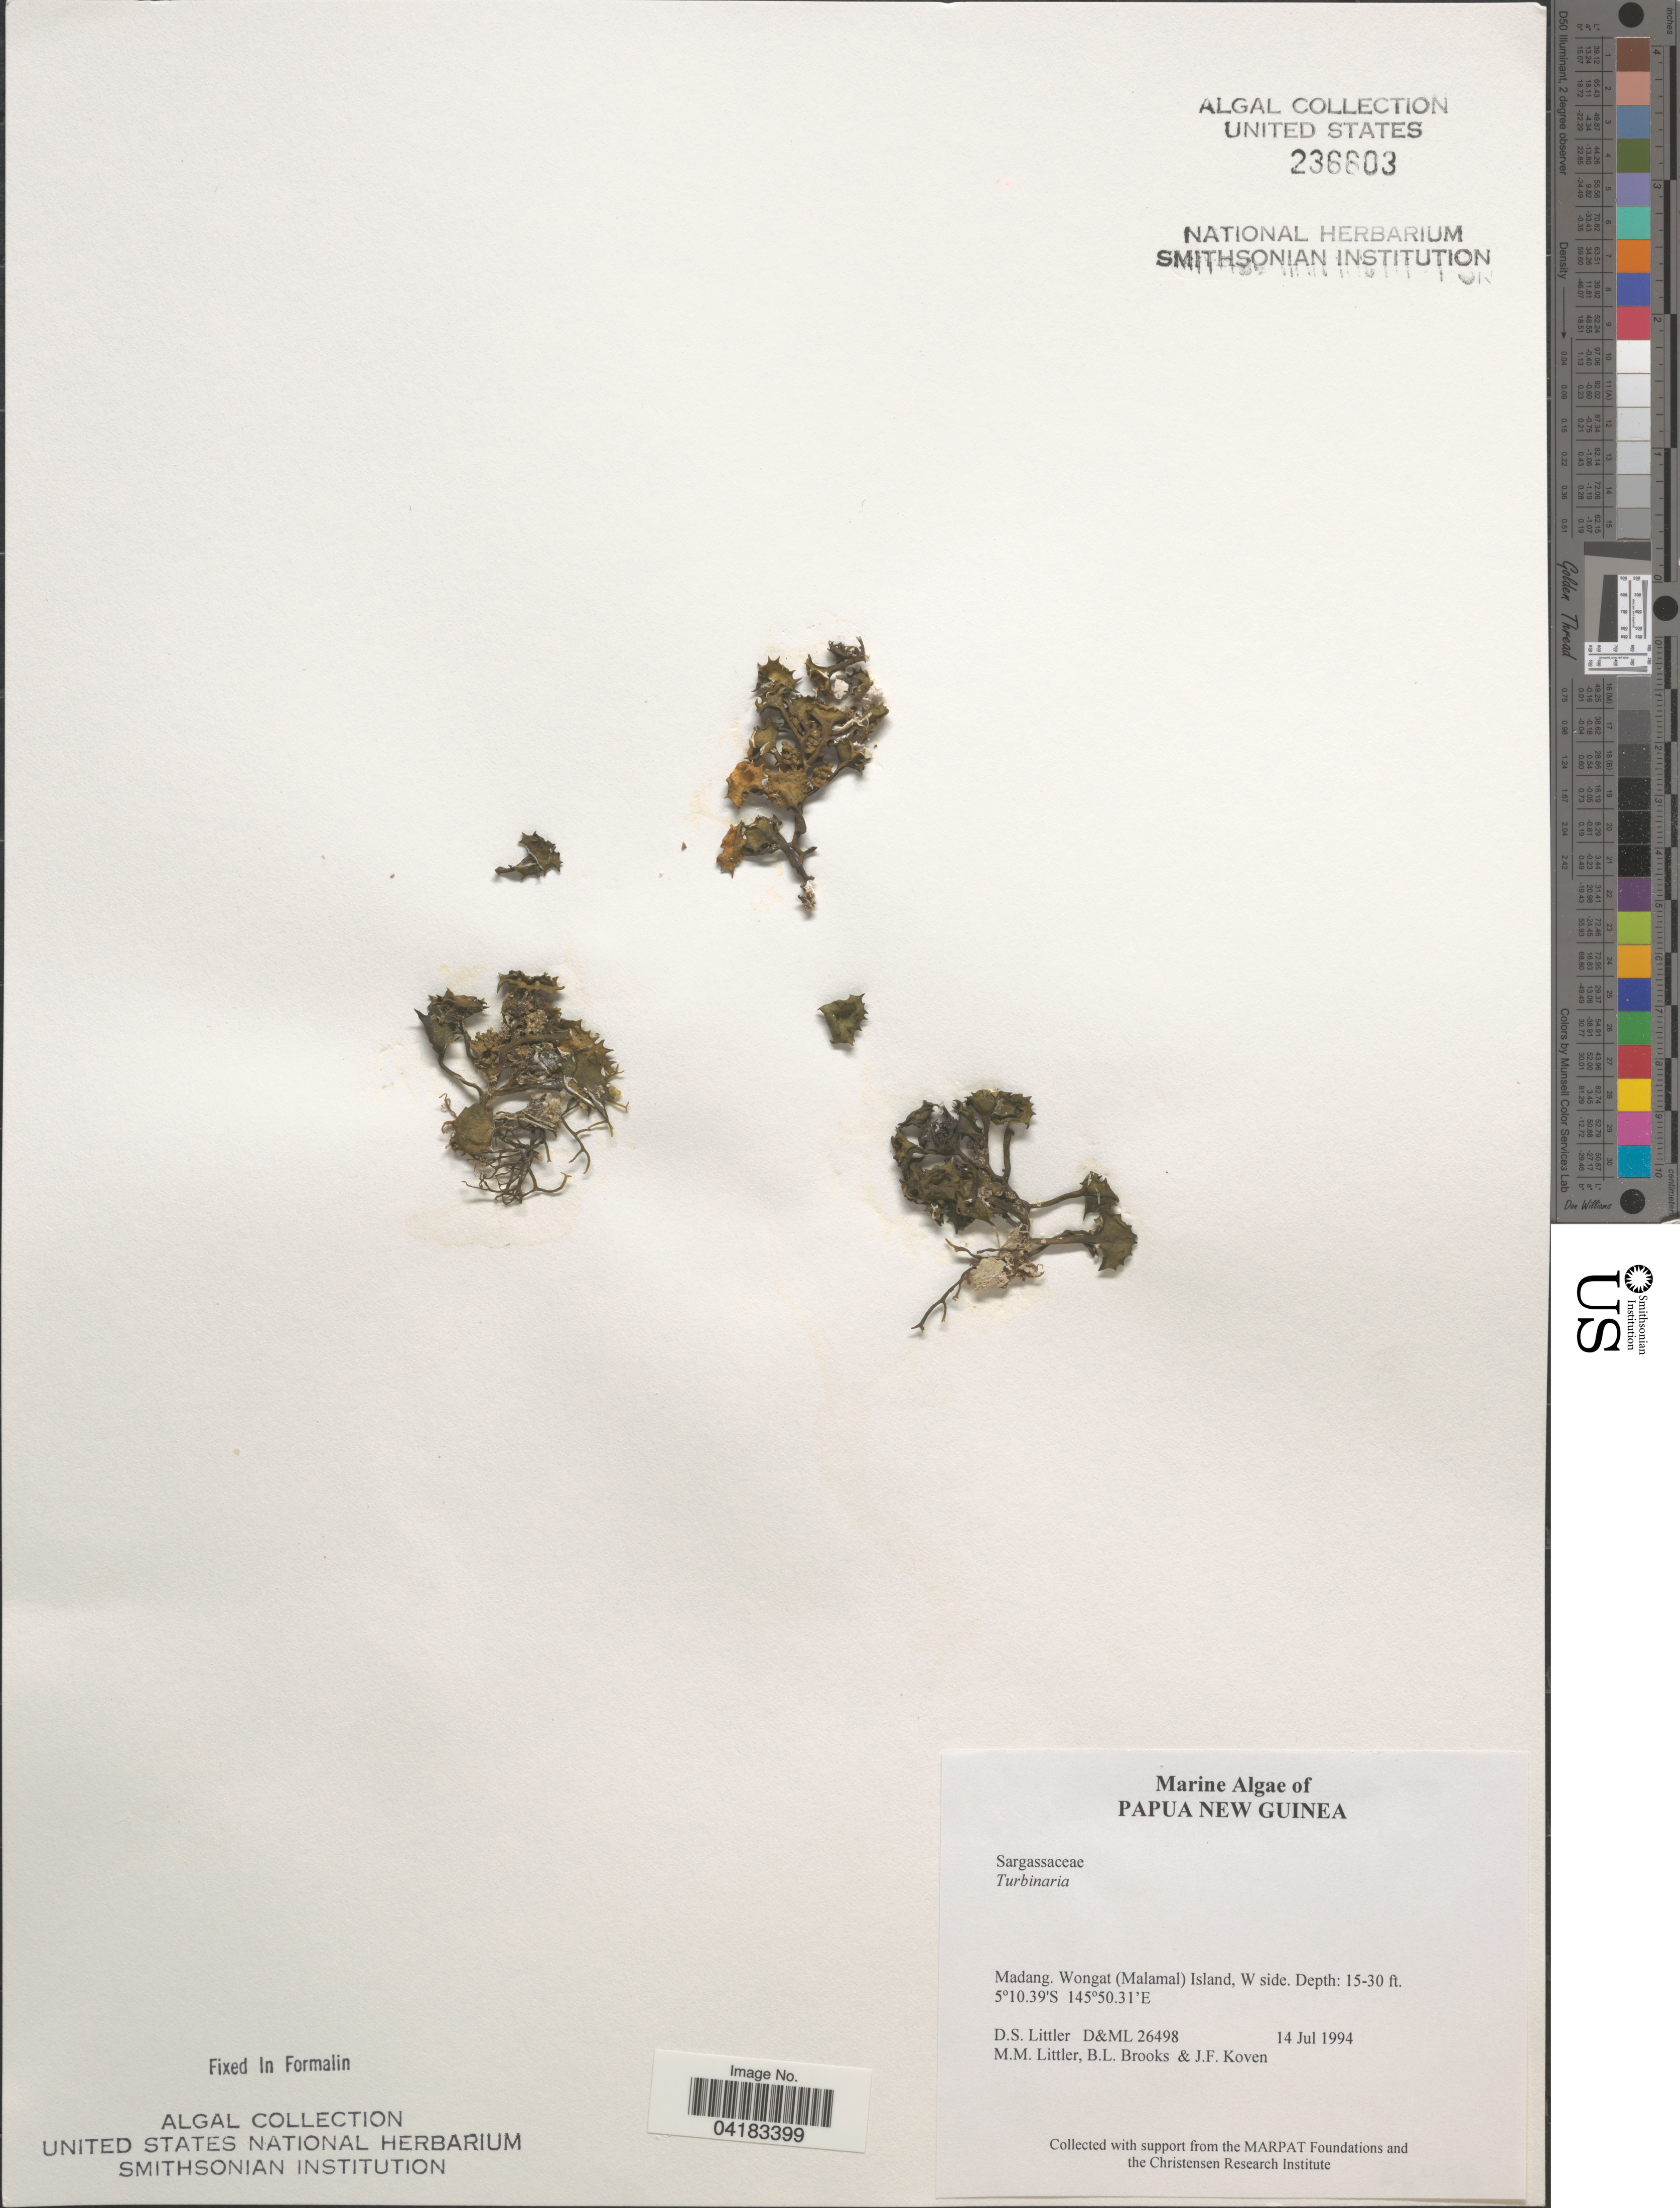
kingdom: Chromista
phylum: Ochrophyta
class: Phaeophyceae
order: Fucales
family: Sargassaceae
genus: Turbinaria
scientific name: Turbinaria sp.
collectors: D. S. Littler, B. Brooks & J. Koven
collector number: D&ML26498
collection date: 1994-07-14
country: Papua New Guinea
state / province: Madang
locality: Wongat (Malamal) Island, W side.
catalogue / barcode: US 236603